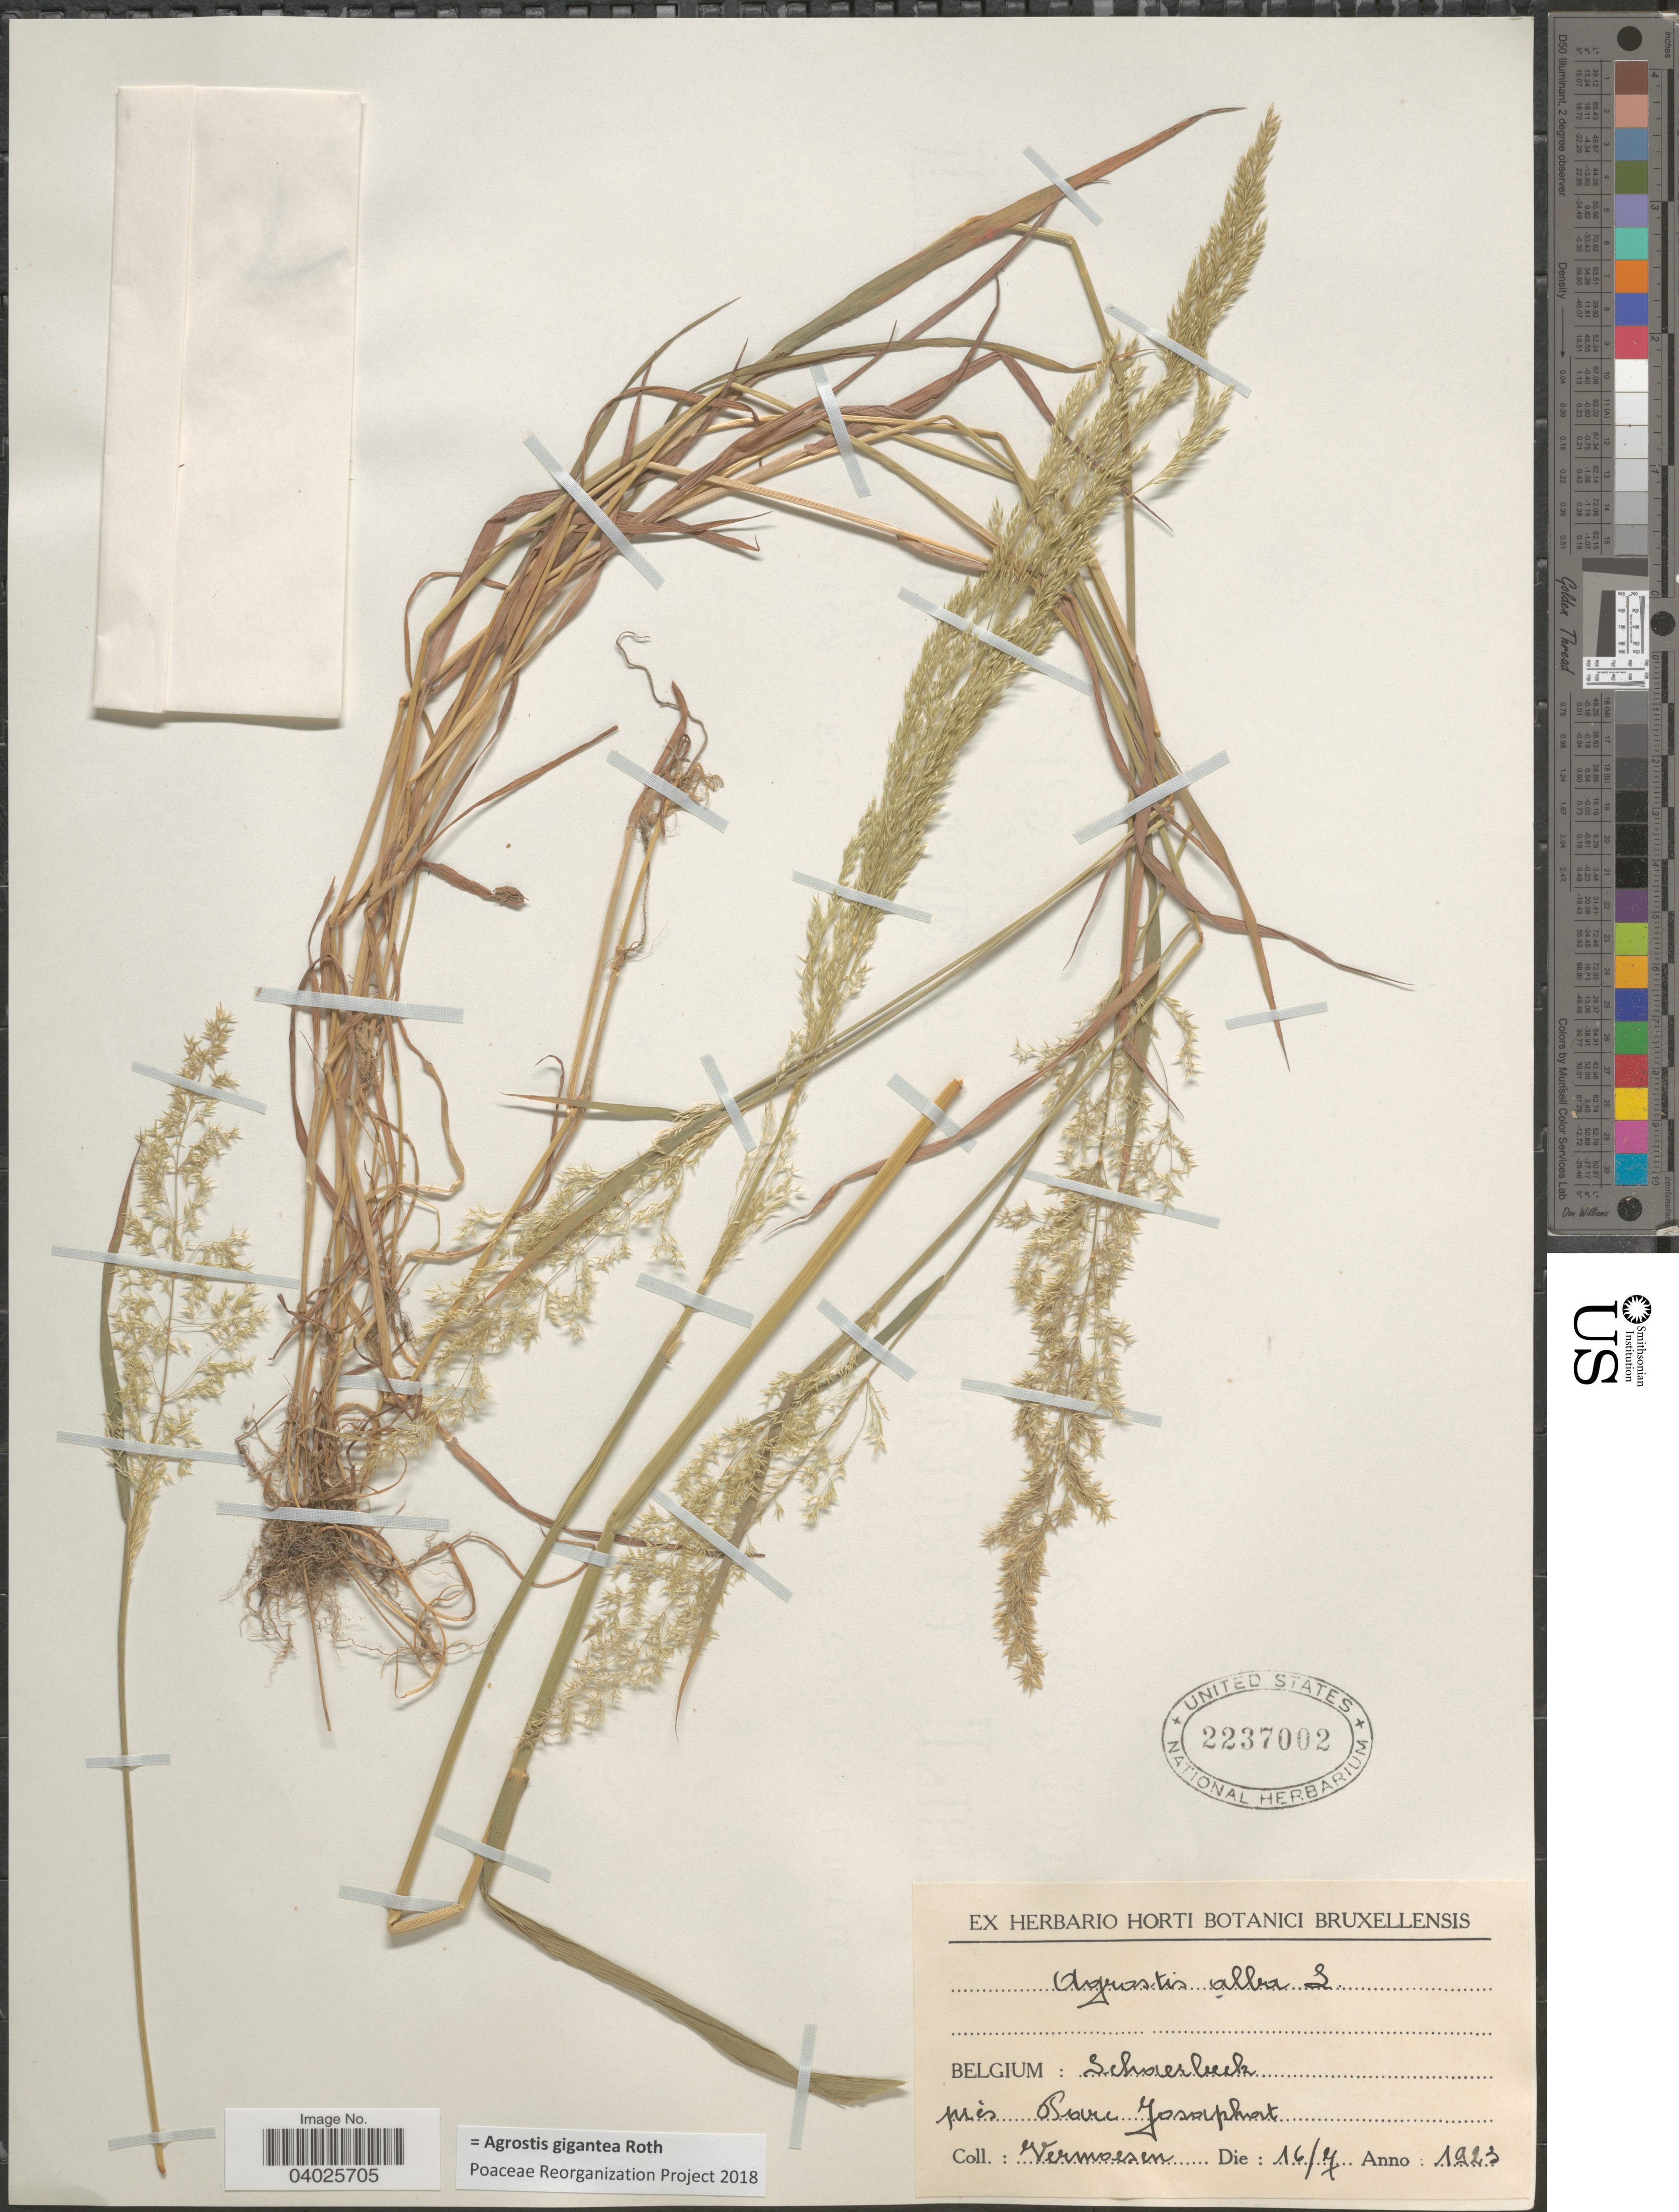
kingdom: Plantae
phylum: Tracheophyta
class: Liliopsida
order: Poales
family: Poaceae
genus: Agrostis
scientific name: Agrostis gigantea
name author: Roth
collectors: -- Vermoesen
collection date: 1923-07-16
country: Belgium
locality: Schaerbeek près Rare Josaphort. [interpreted]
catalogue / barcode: US 2237002